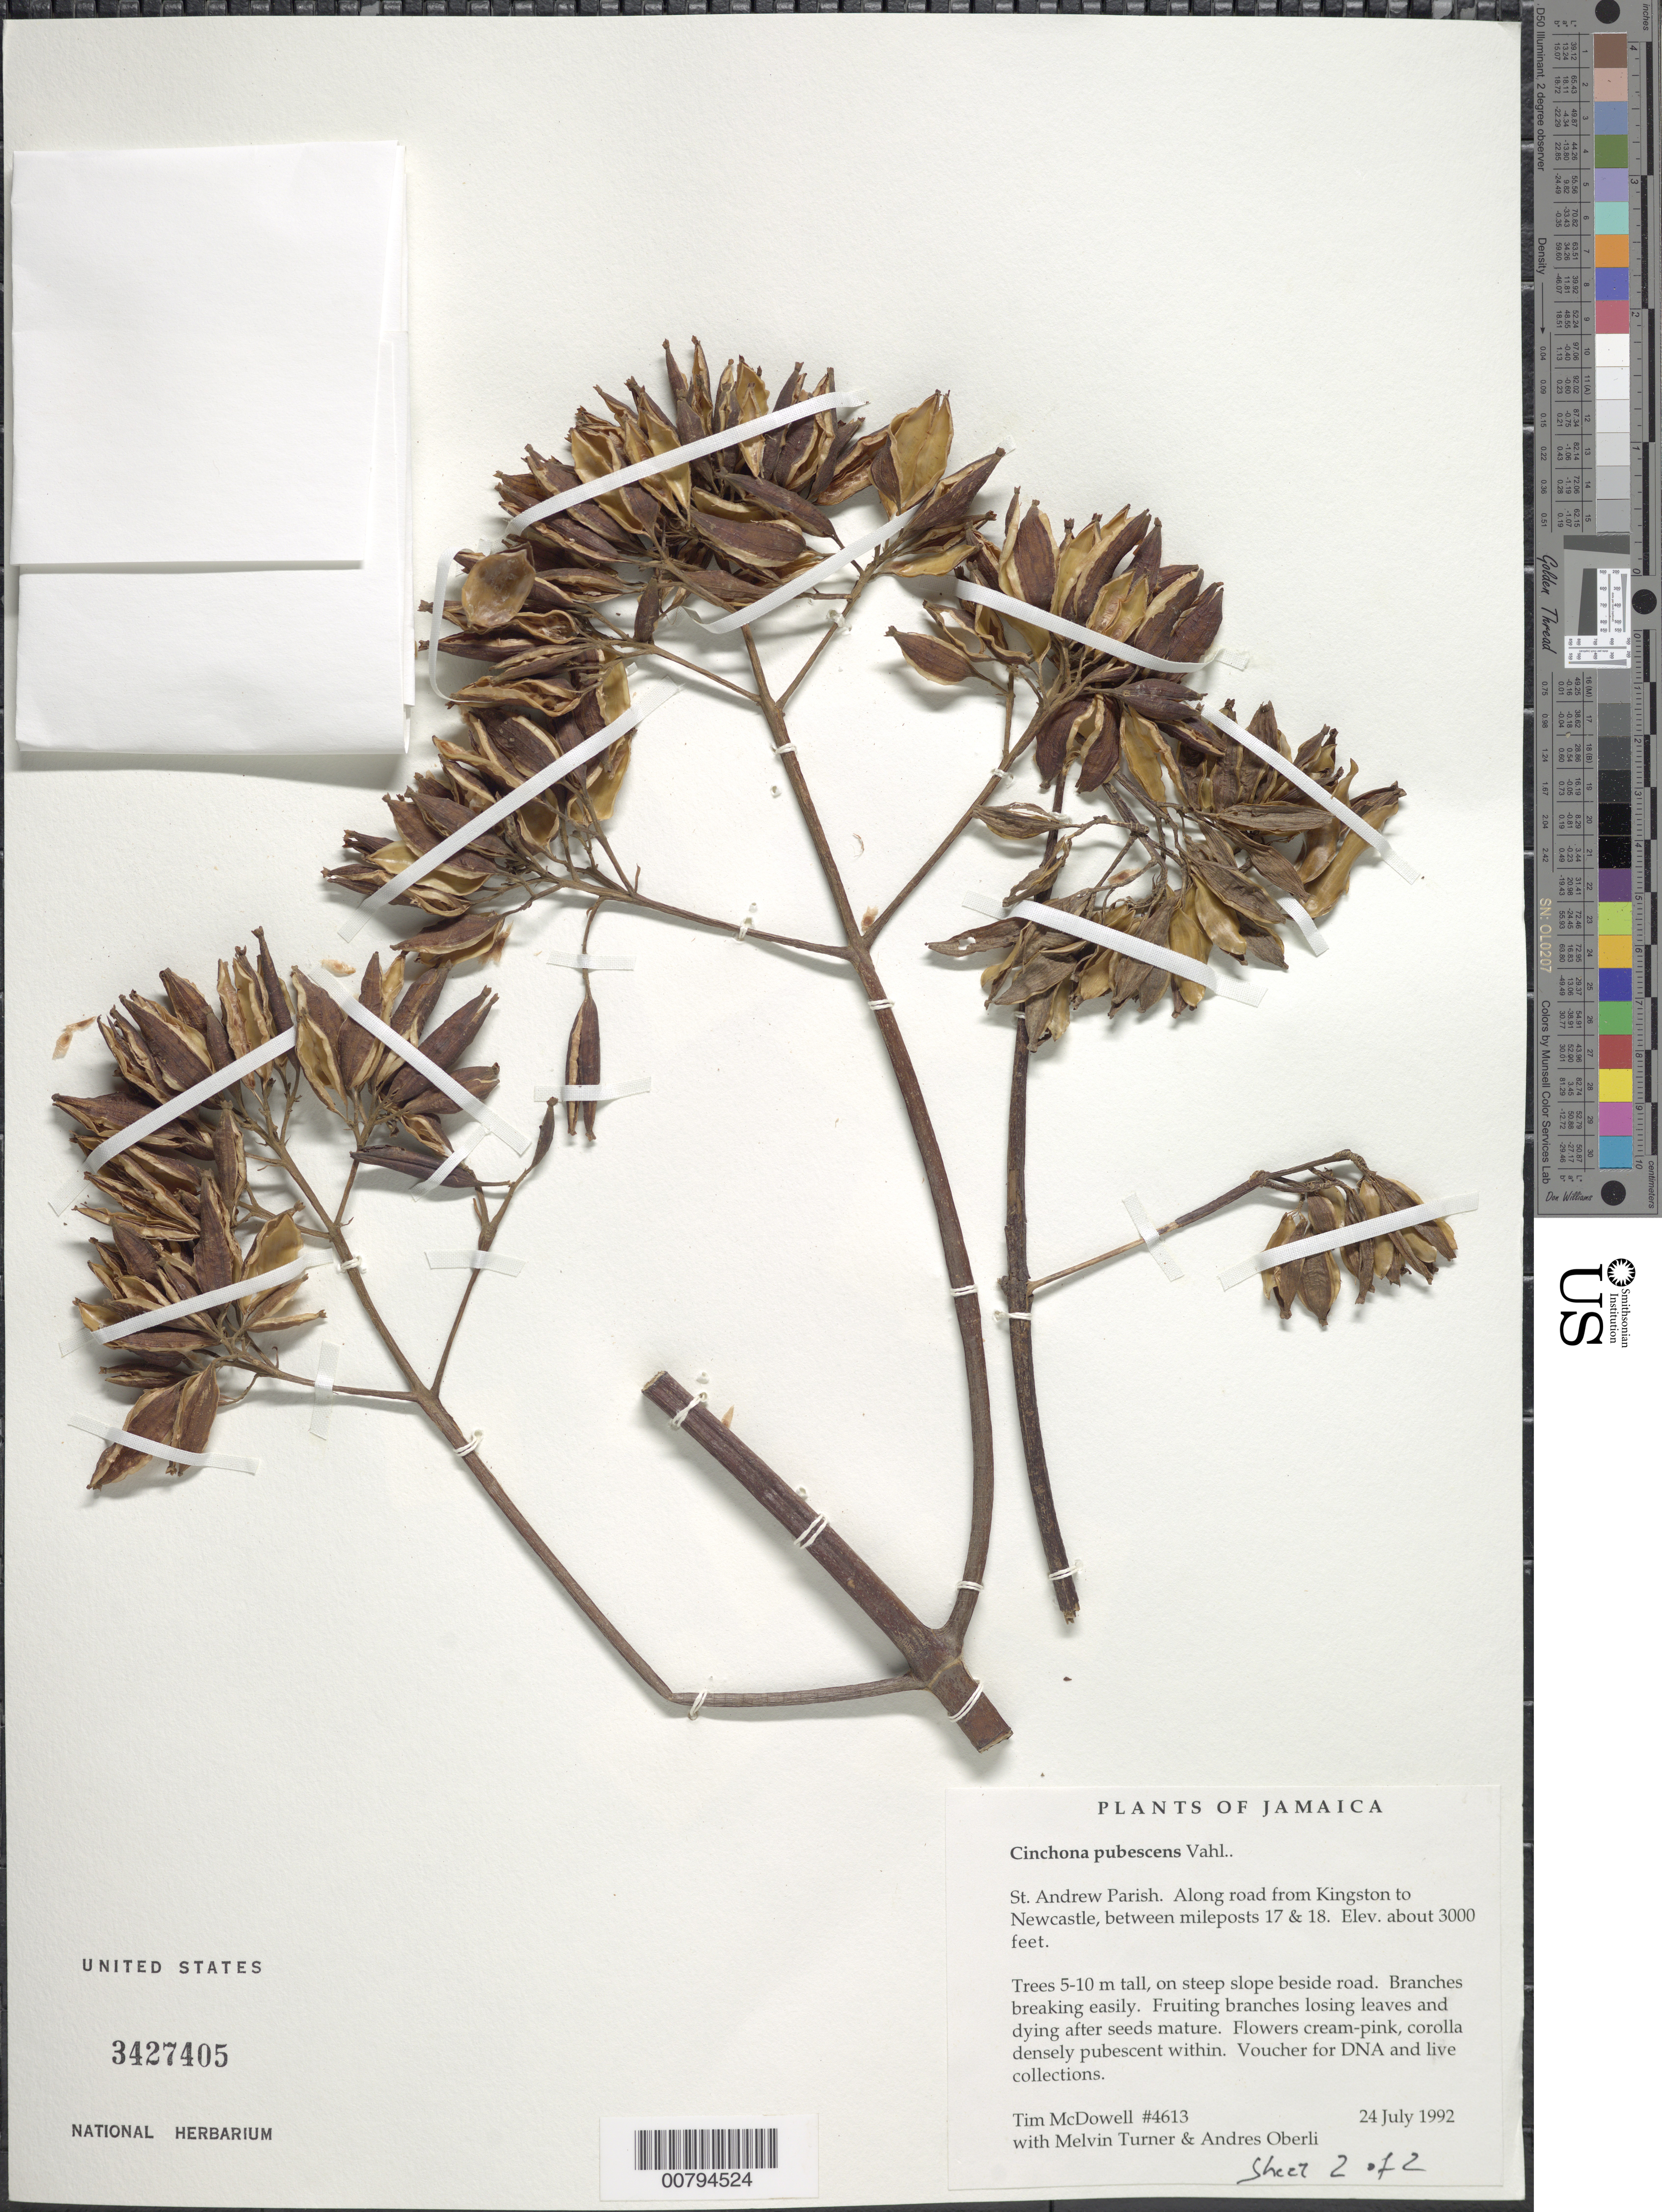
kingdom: Plantae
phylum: Tracheophyta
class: Magnoliopsida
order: Gentianales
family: Rubiaceae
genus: Cinchona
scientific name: Cinchona pubescens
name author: Vahl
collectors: T. McDowell, M. Turner & A. Oberli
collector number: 4613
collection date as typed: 24 Jul 1992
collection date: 1992-07-24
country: Jamaica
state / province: Saint Andrew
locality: Along road from Kingston to Newcastle, between mileposts 17 & 18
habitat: Steep slope beside road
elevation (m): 914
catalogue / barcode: US 3427405